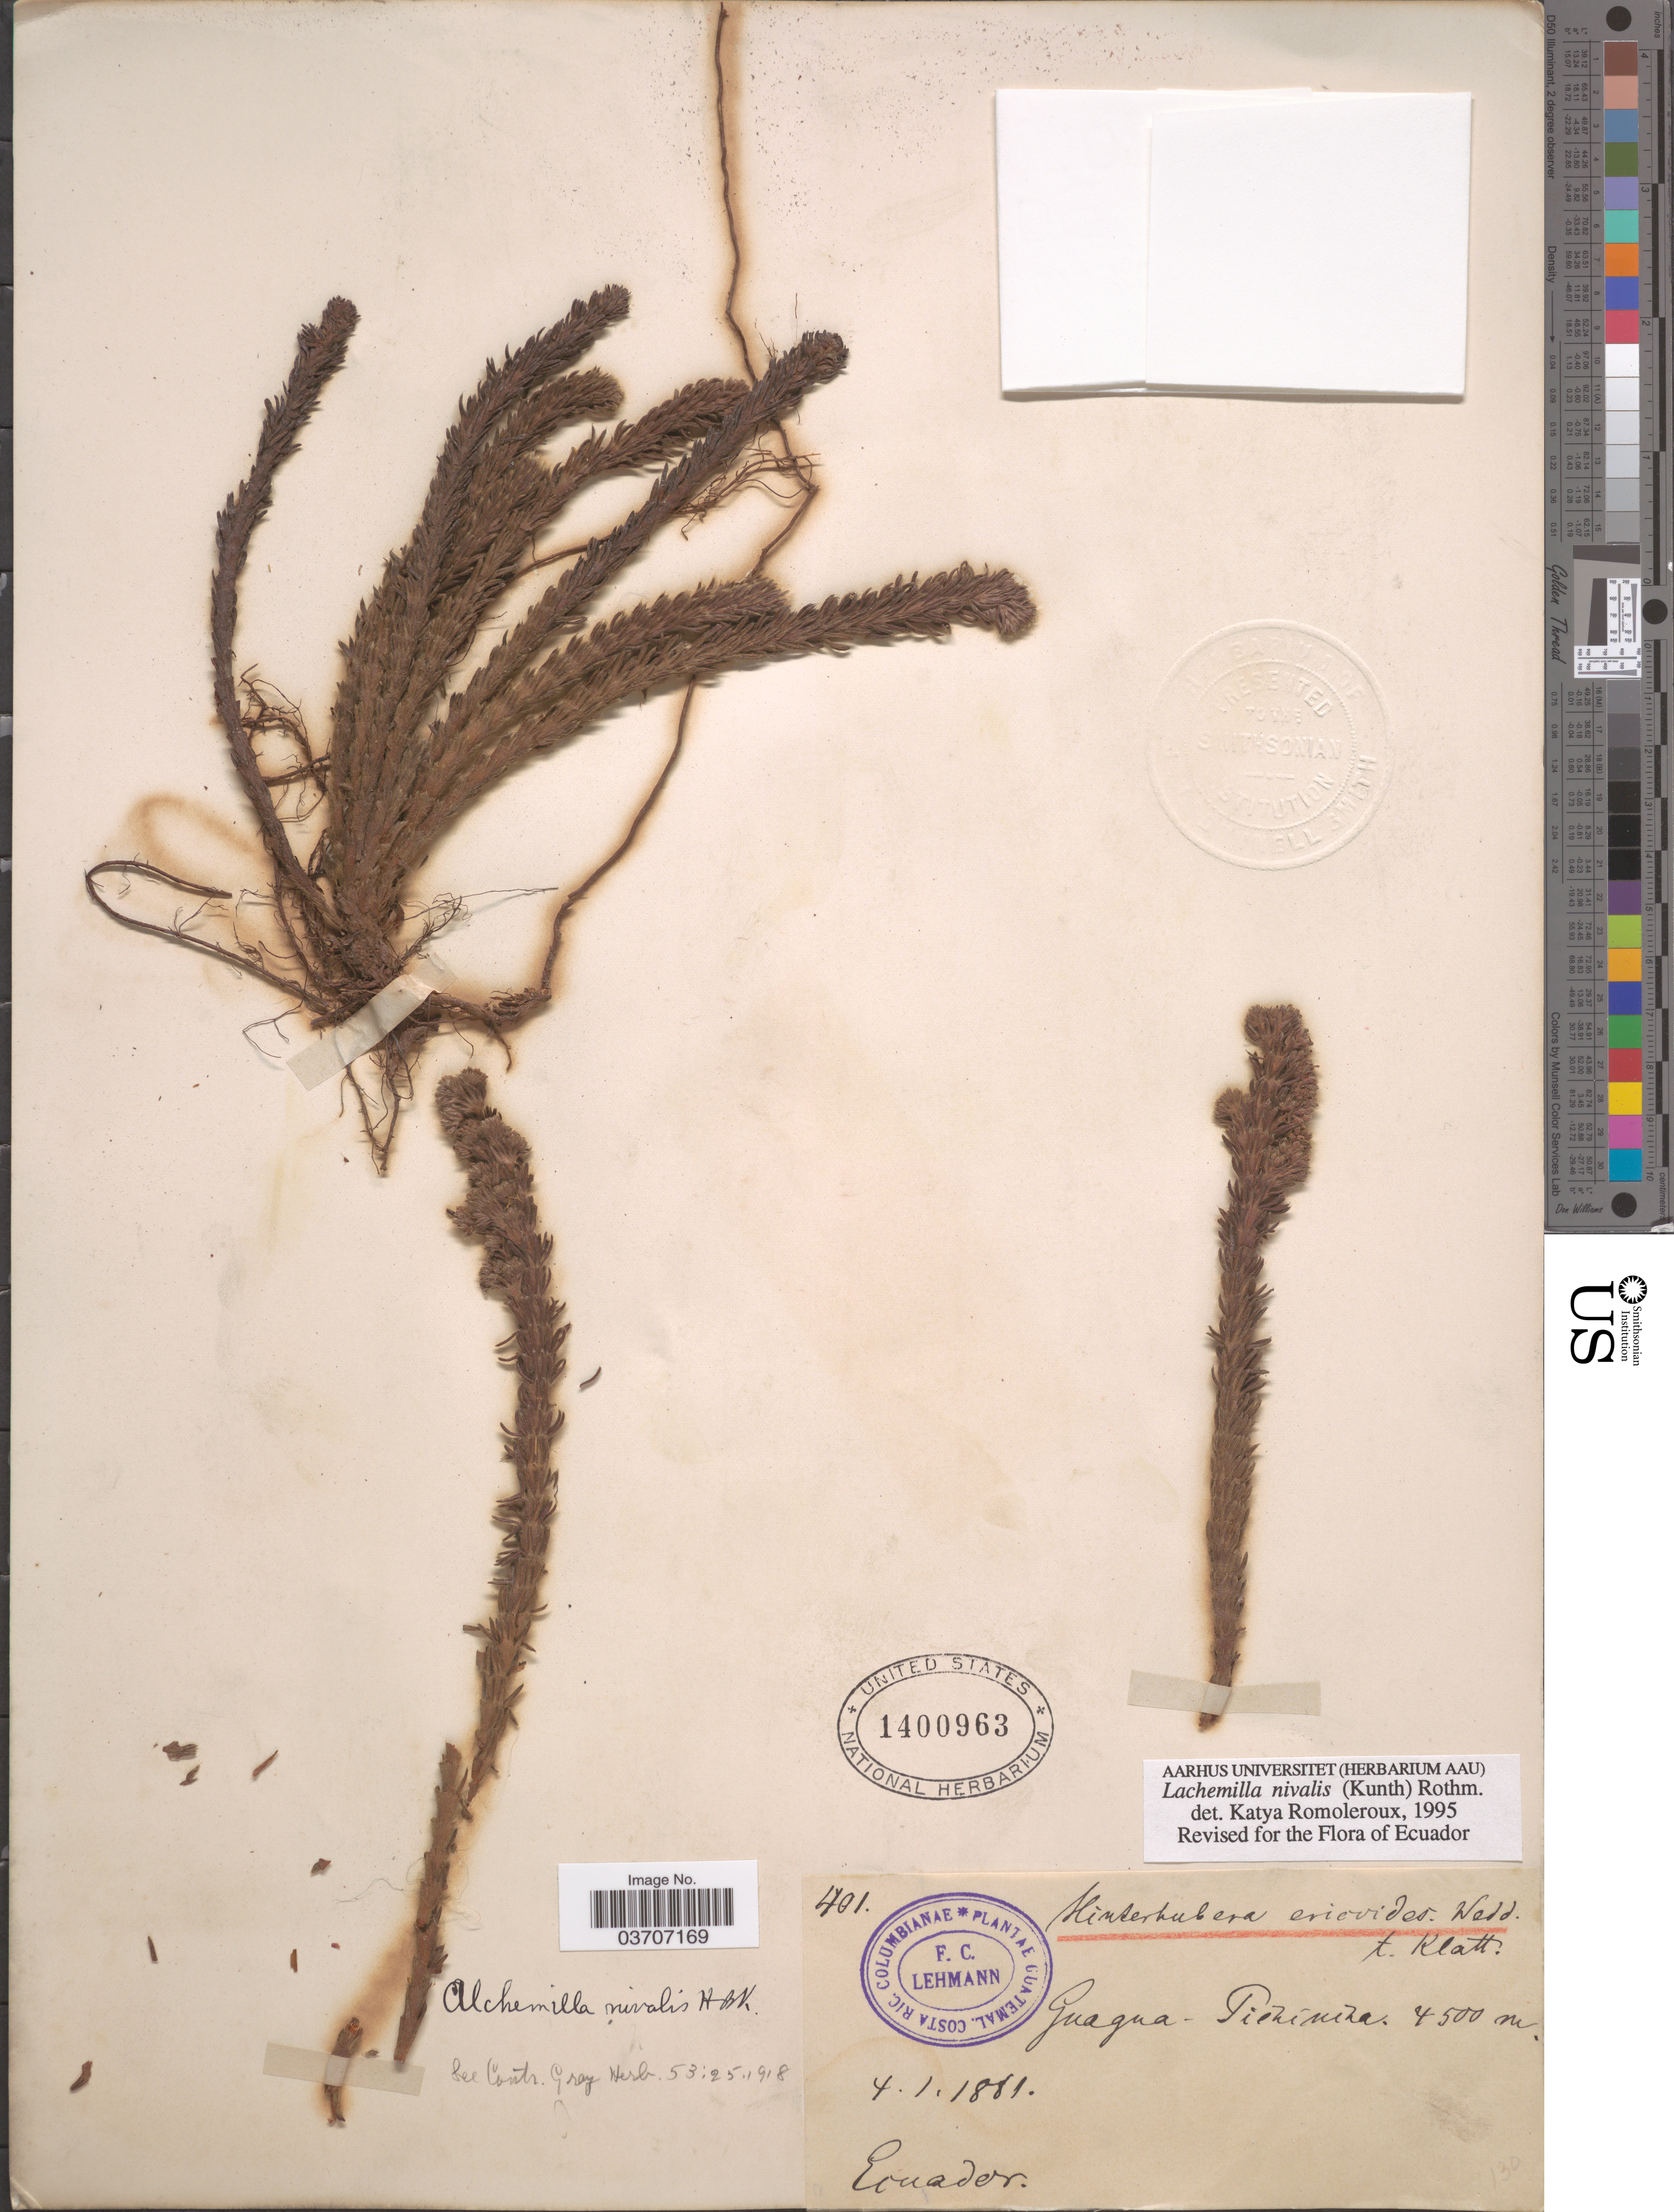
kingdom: Plantae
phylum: Tracheophyta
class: Magnoliopsida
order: Rosales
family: Rosaceae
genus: Lachemilla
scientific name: Lachemilla nivalis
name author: (Kunth) Rothm.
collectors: F. C. Lehmann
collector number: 401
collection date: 1881-01-04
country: Ecuador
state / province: Pichincha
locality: Guagua.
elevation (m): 4500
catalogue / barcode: US 1400963